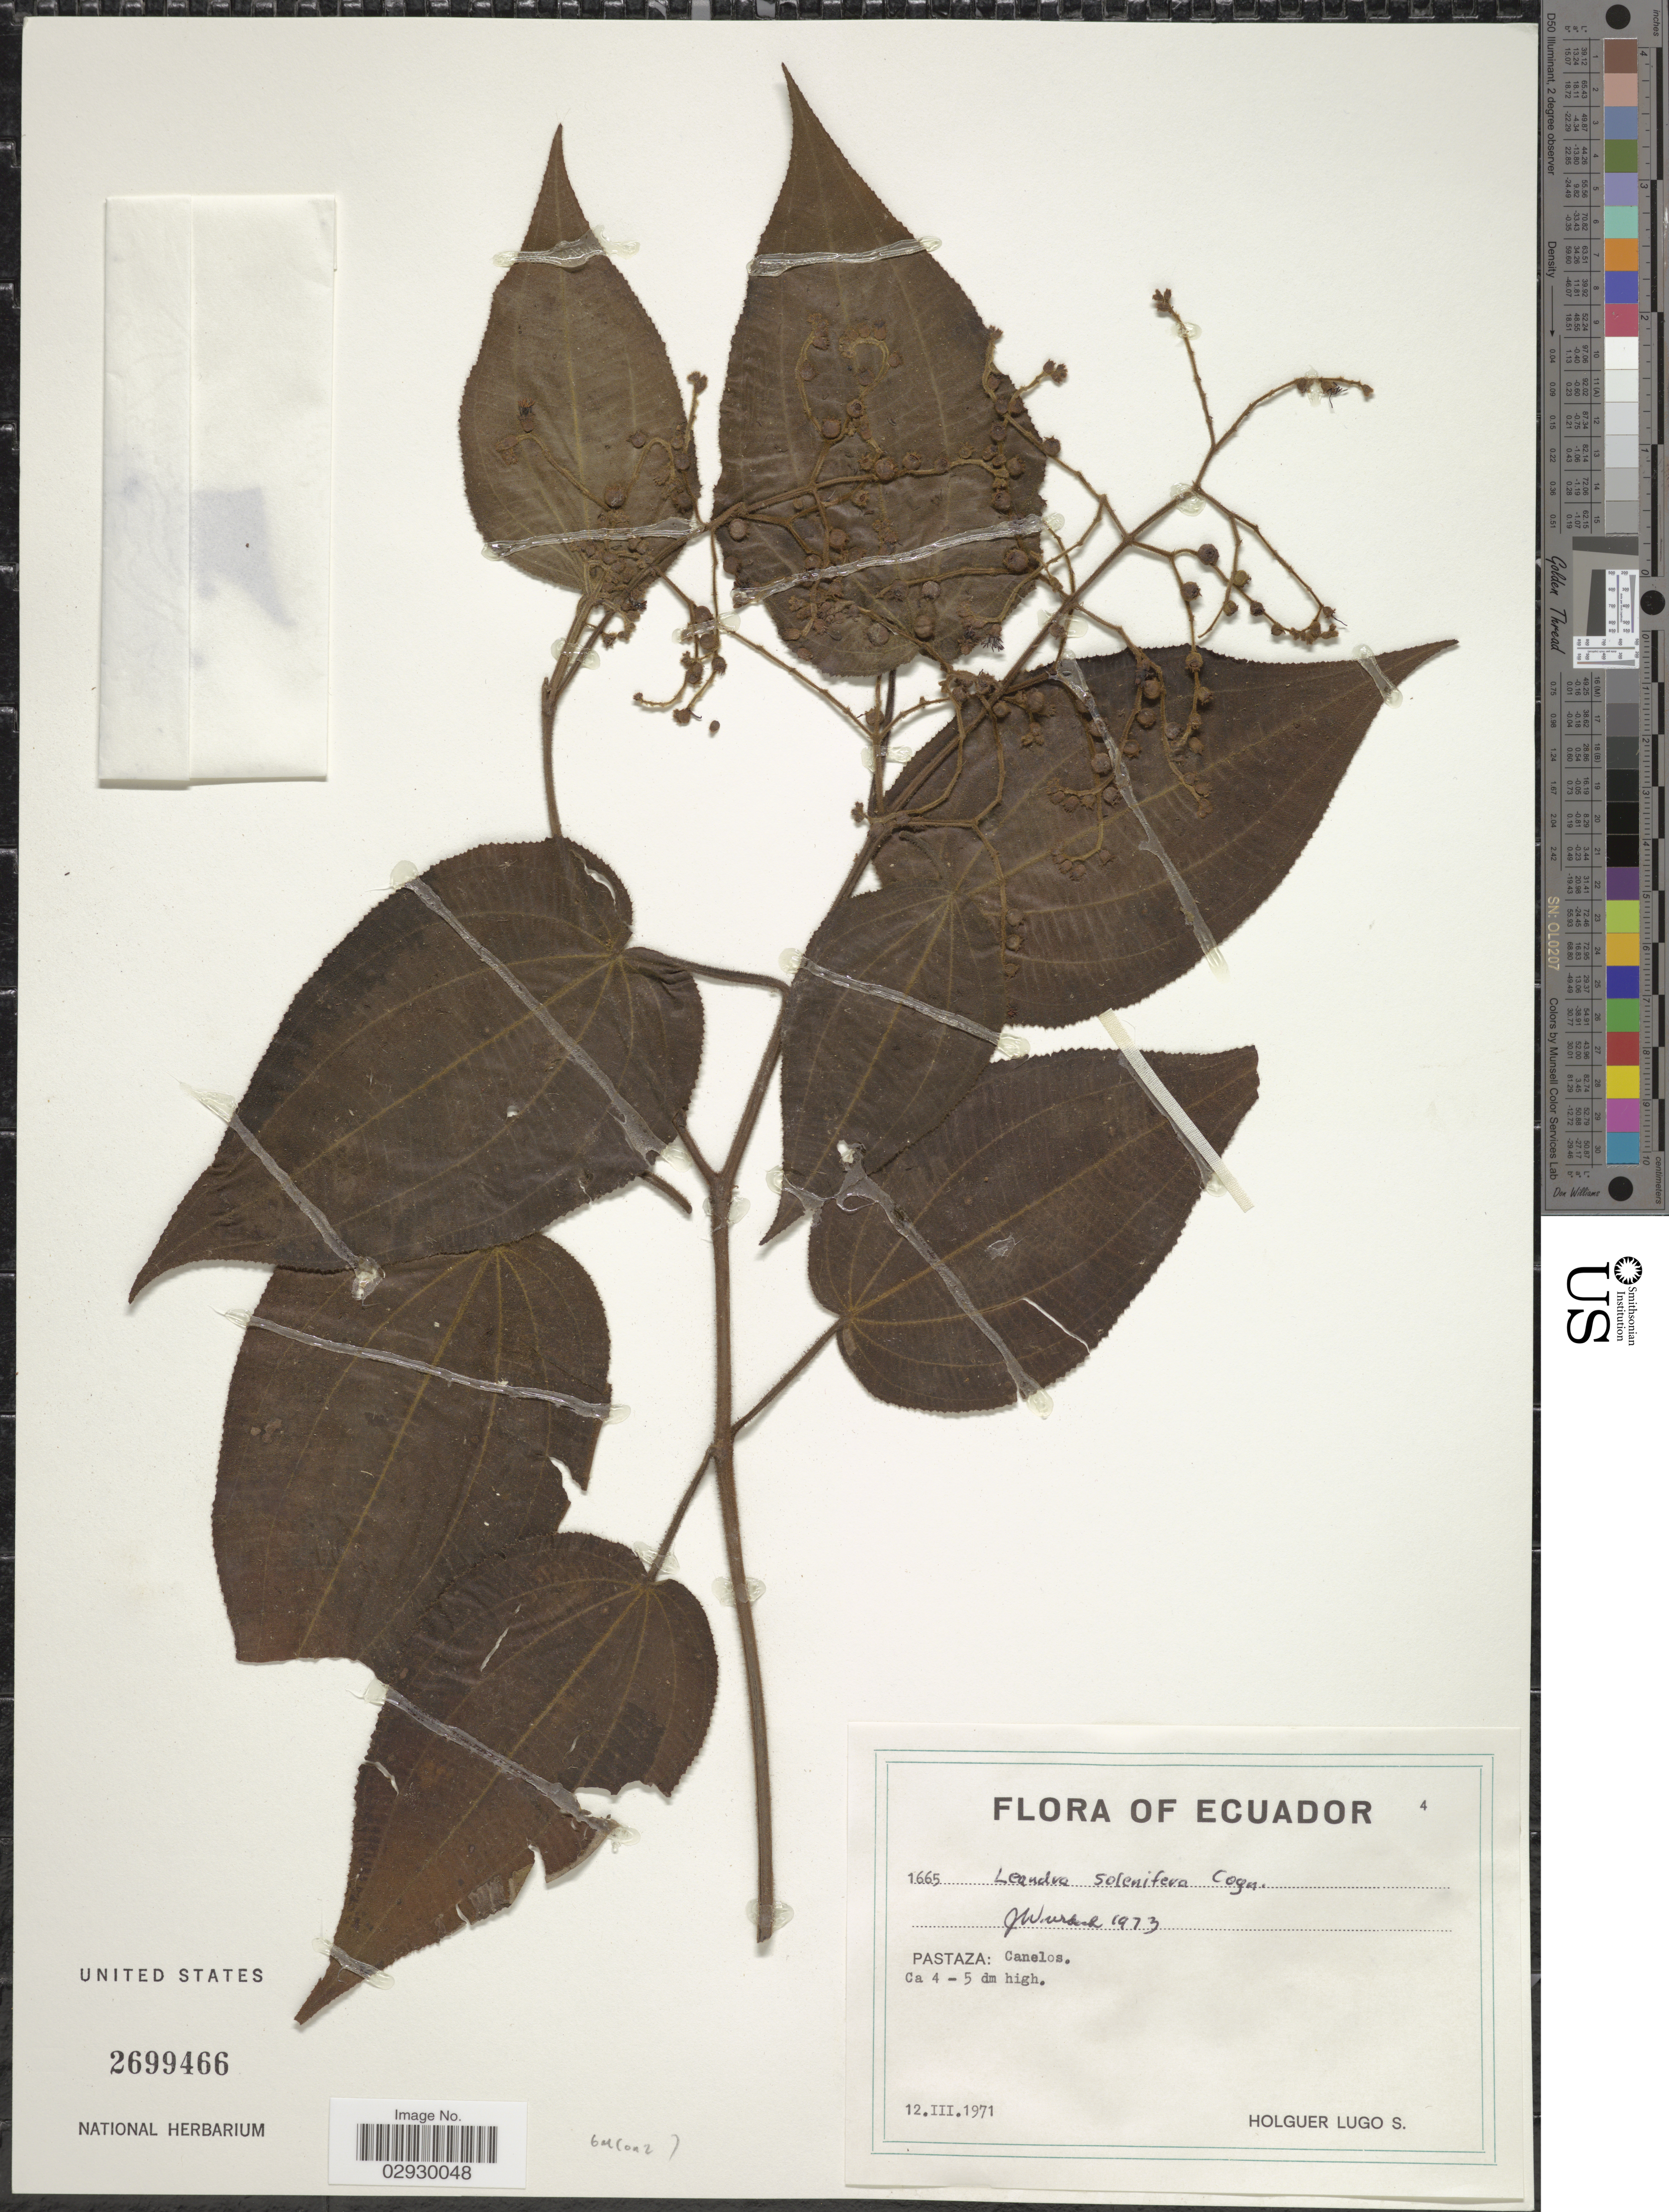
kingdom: Plantae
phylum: Tracheophyta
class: Magnoliopsida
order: Myrtales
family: Melastomataceae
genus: Leandra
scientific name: Leandra solenifera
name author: Cogn.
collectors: H. Lugo S.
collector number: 1665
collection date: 1971-03-12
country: Ecuador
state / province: Pastaza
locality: Canelos.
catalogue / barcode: US 2699466